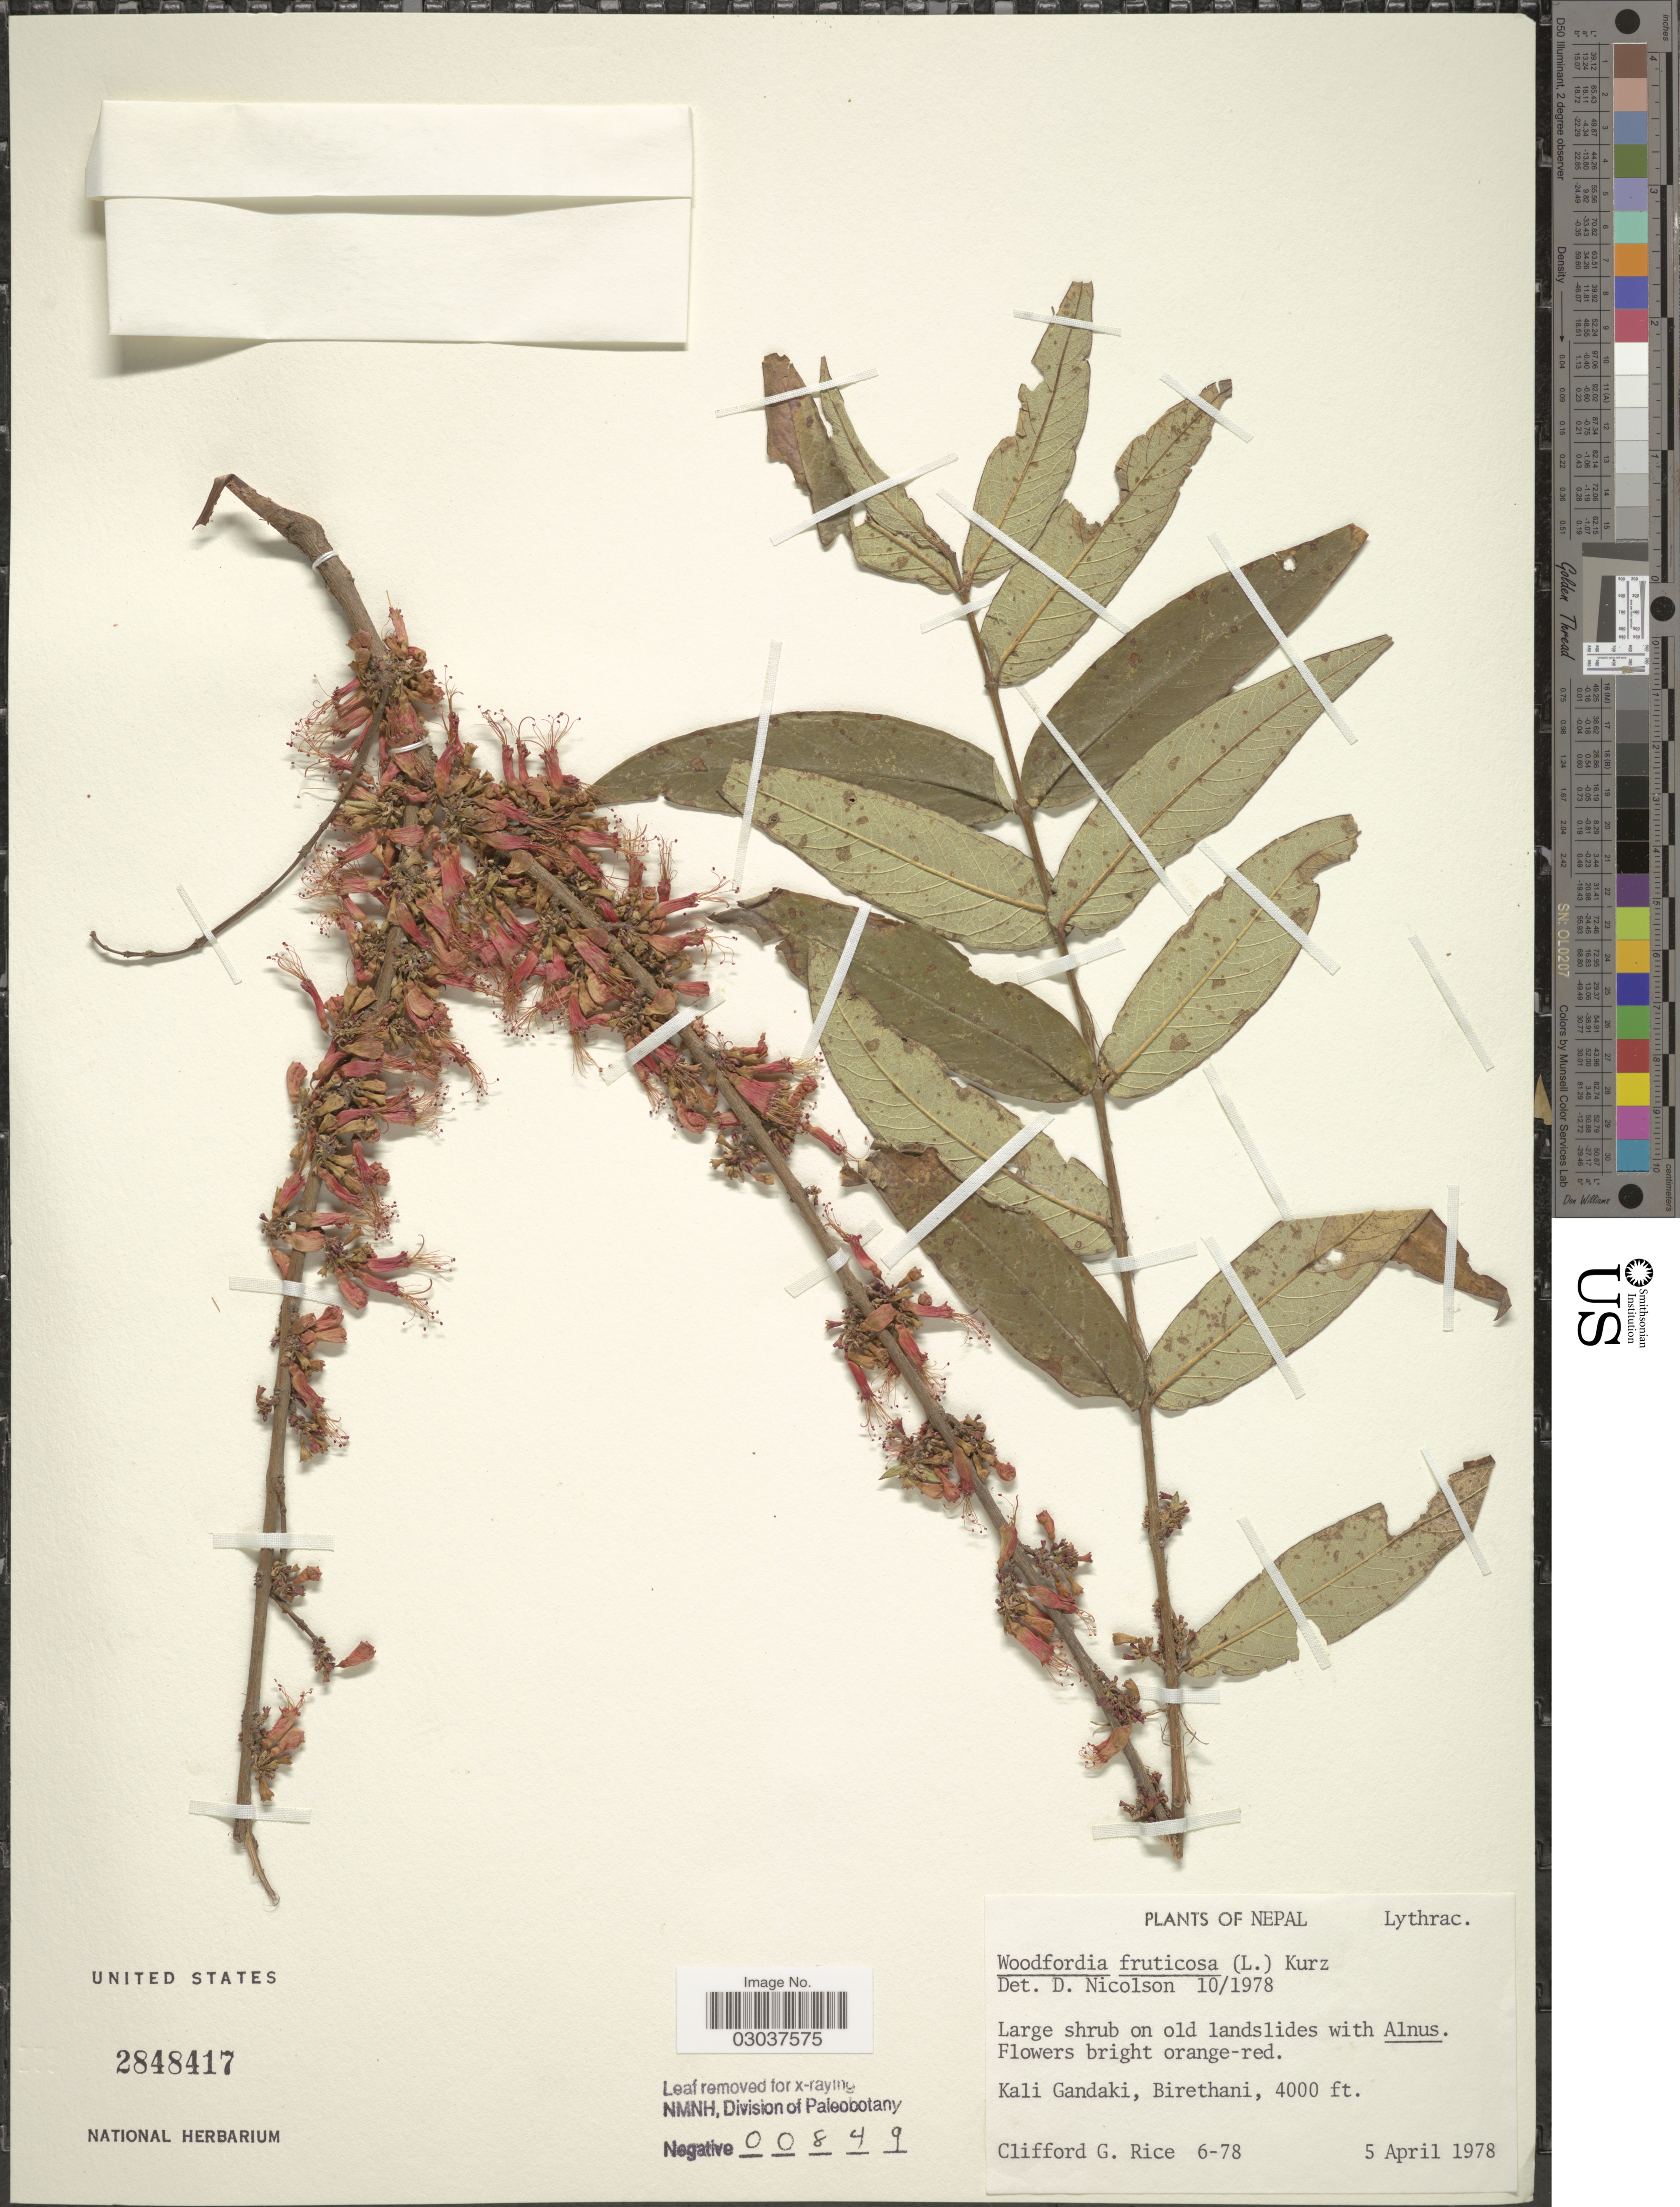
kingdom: Plantae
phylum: Tracheophyta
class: Magnoliopsida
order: Myrtales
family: Lythraceae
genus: Woodfordia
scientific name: Woodfordia fruticosa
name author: (L.) Kurz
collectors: C. G. Rice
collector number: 6-78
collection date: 1978-04-05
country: Nepal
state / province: Gandaki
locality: Kali Gandaki, Birethani.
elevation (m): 1219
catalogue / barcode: US 2848417